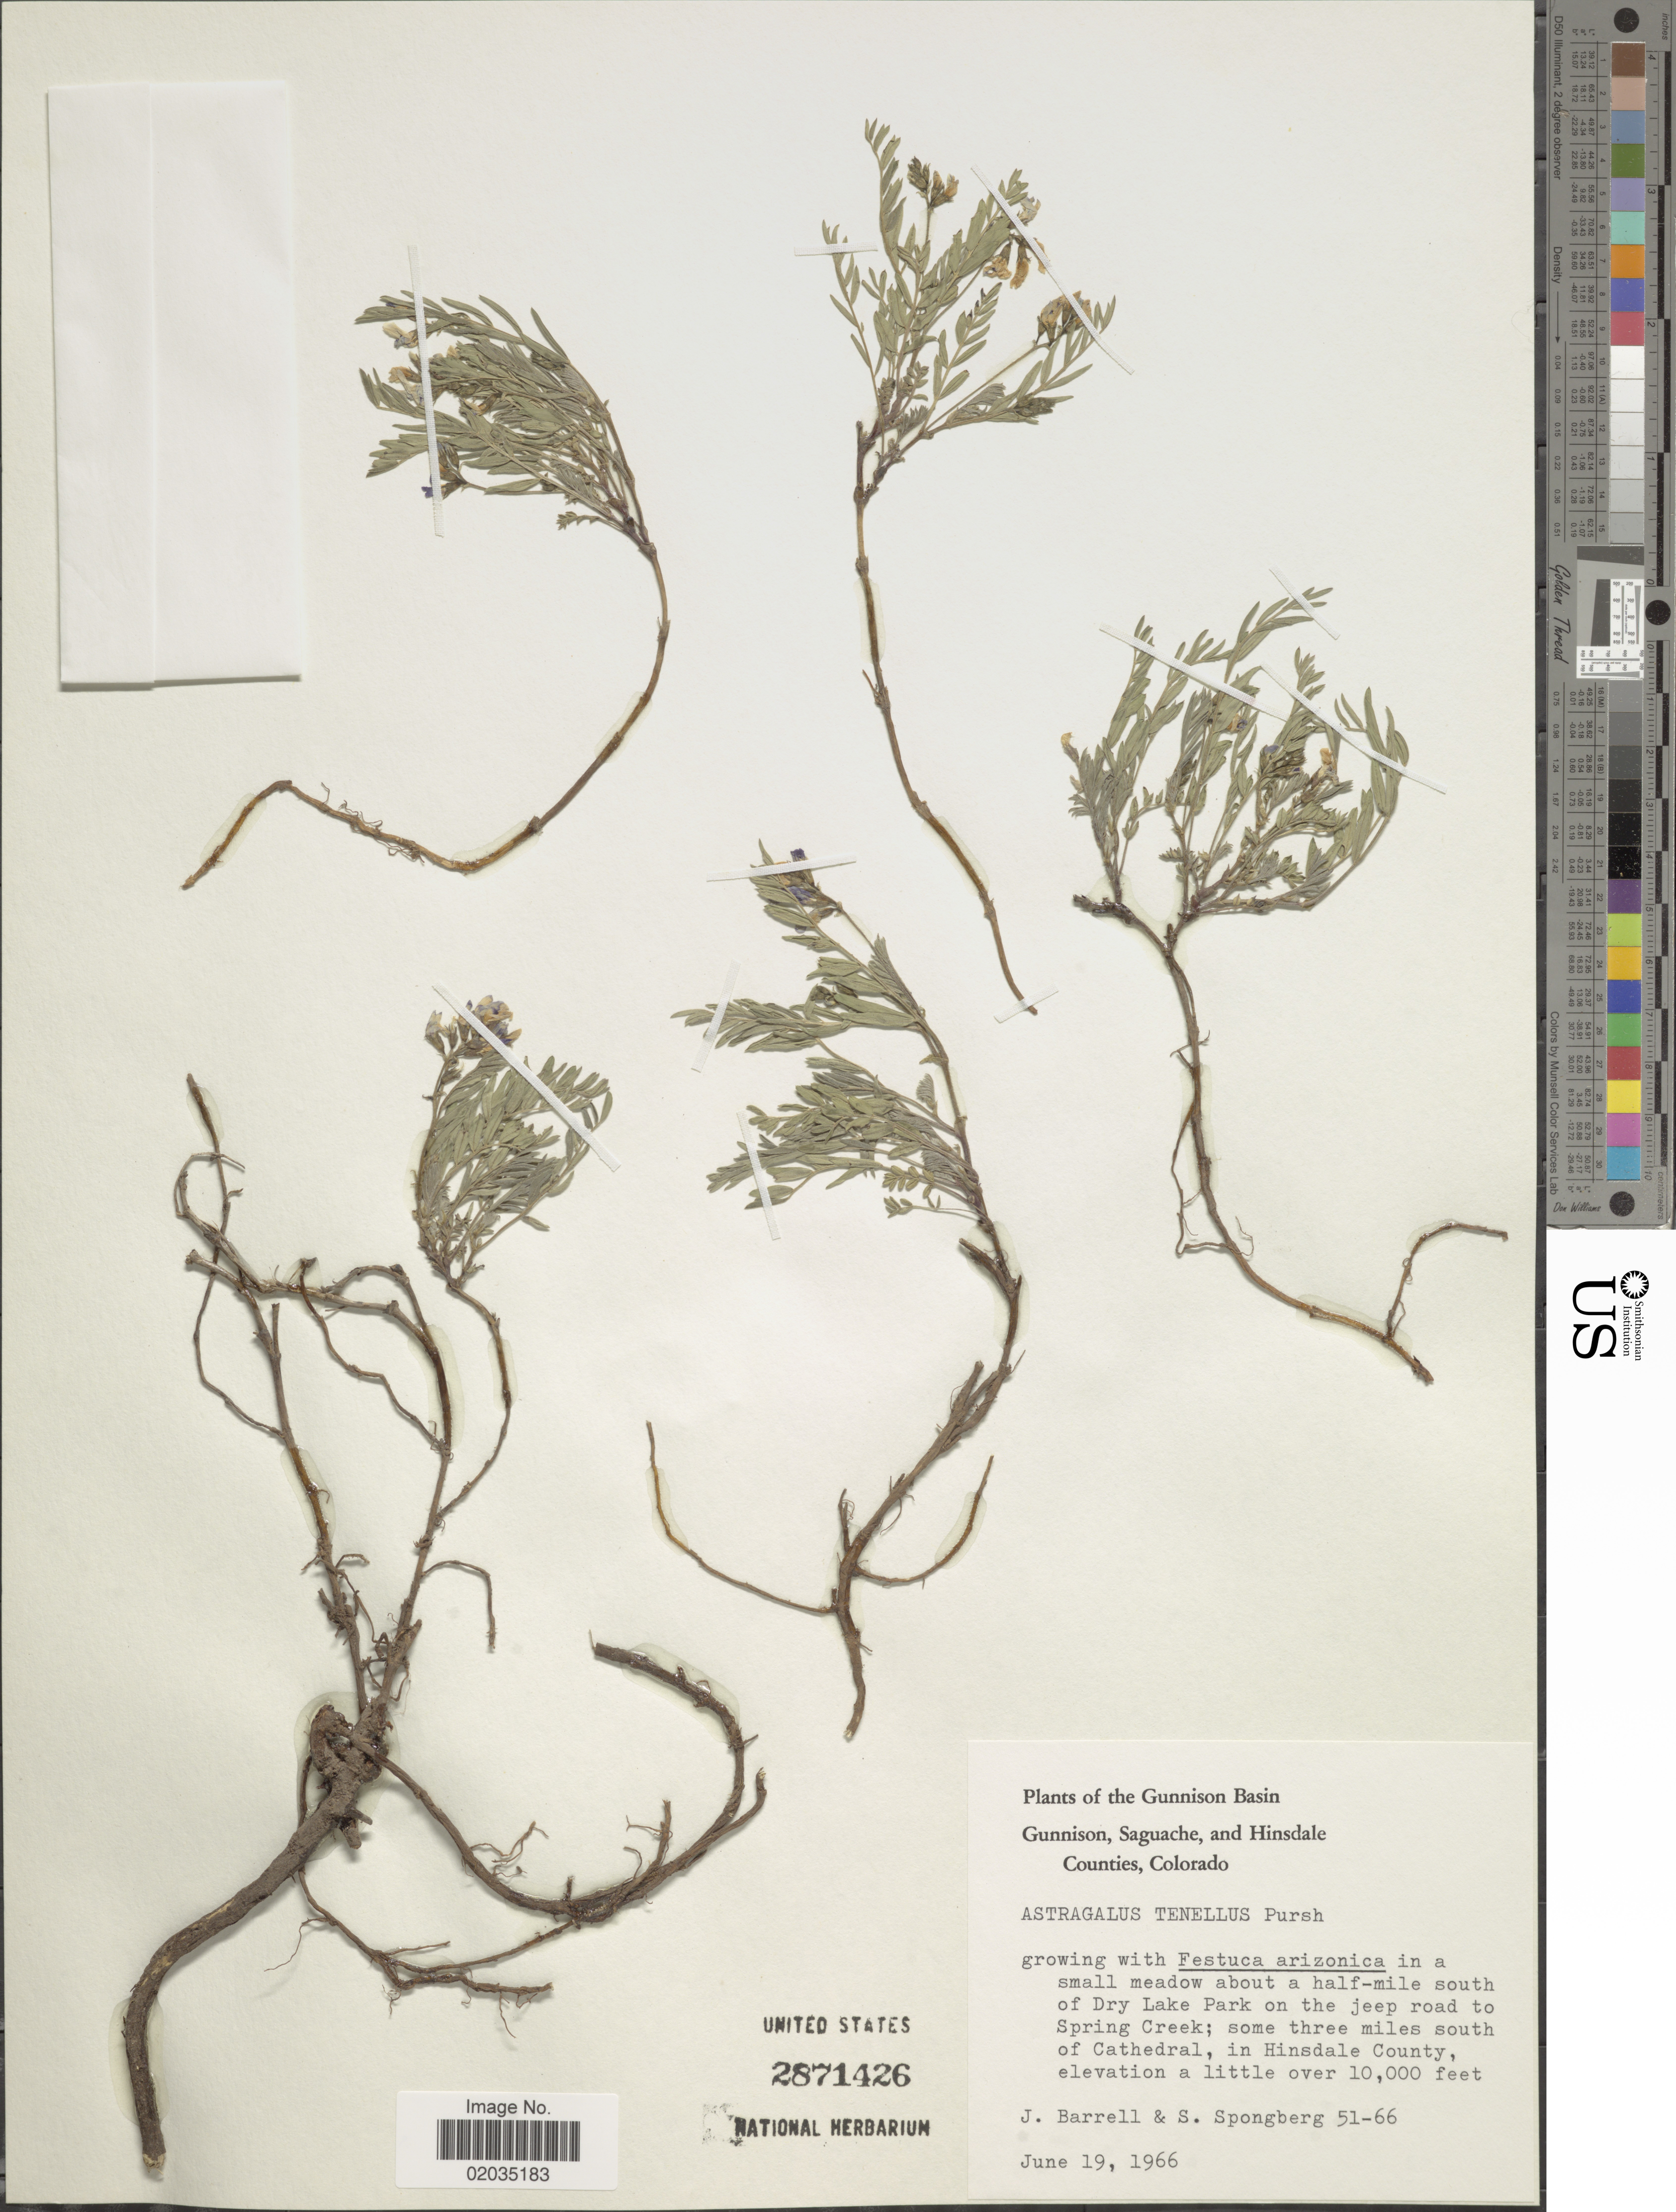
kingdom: Plantae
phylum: Tracheophyta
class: Magnoliopsida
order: Fabales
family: Fabaceae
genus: Astragalus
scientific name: Astragalus tenellus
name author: Pursh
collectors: J. Barrell & S. A.Spongberg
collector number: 51-66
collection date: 1966-06-19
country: United States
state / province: Colorado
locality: The Gunnison Basin Gunnison, Saguache, and Hinsdale Counties, in a small meadow about a half-mile south of Dry Lake Park on the jeep road to Spring Creek; some three miles south of Cathedral, in Hinsdale County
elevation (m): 3048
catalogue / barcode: US 2871426